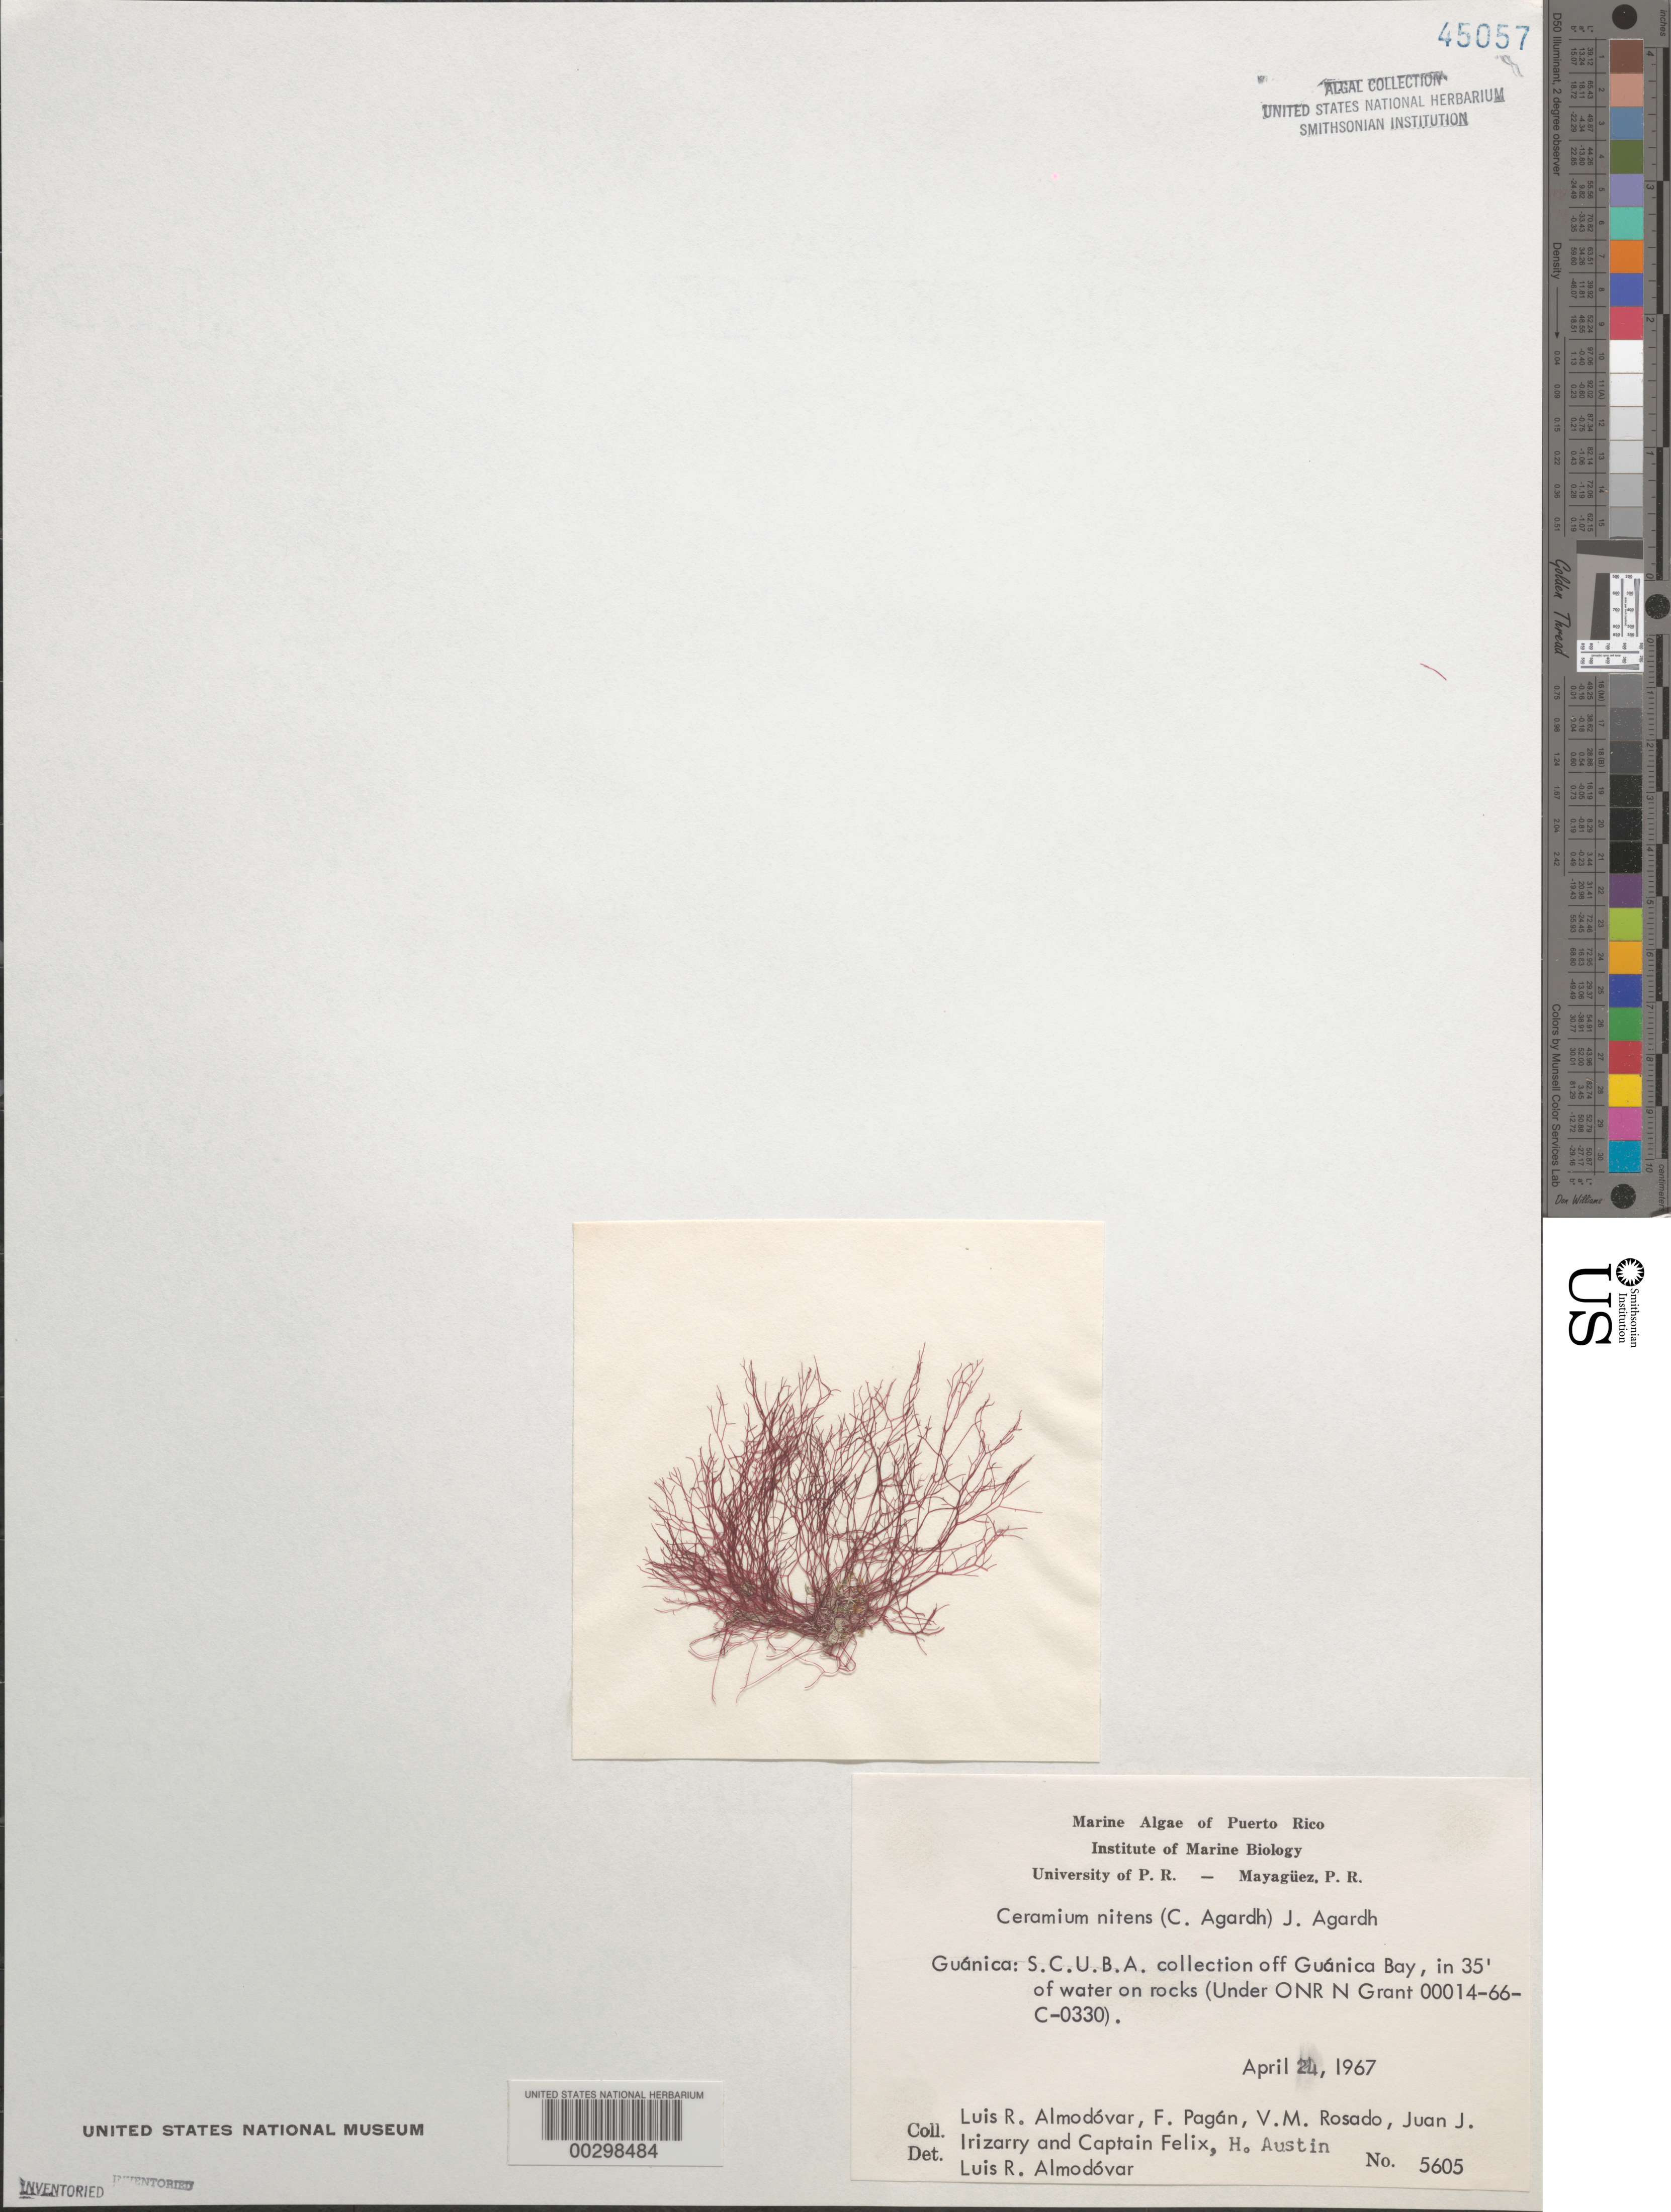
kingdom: Plantae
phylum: Rhodophyta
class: Florideophyceae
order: Ceramiales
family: Ceramiaceae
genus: Ceramium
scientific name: Ceramium nitens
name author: (C. Agardh) J. Agardh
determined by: Almodovar, L. R.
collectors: L. Almodovar, F. Pagan, V. Rosado, J. Irizarry, C. Felix & H. Austin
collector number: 5605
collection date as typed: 24 Apr 1967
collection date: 1967-04-24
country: Puerto Rico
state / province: Guanica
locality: Off guanica bay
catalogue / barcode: US 45057